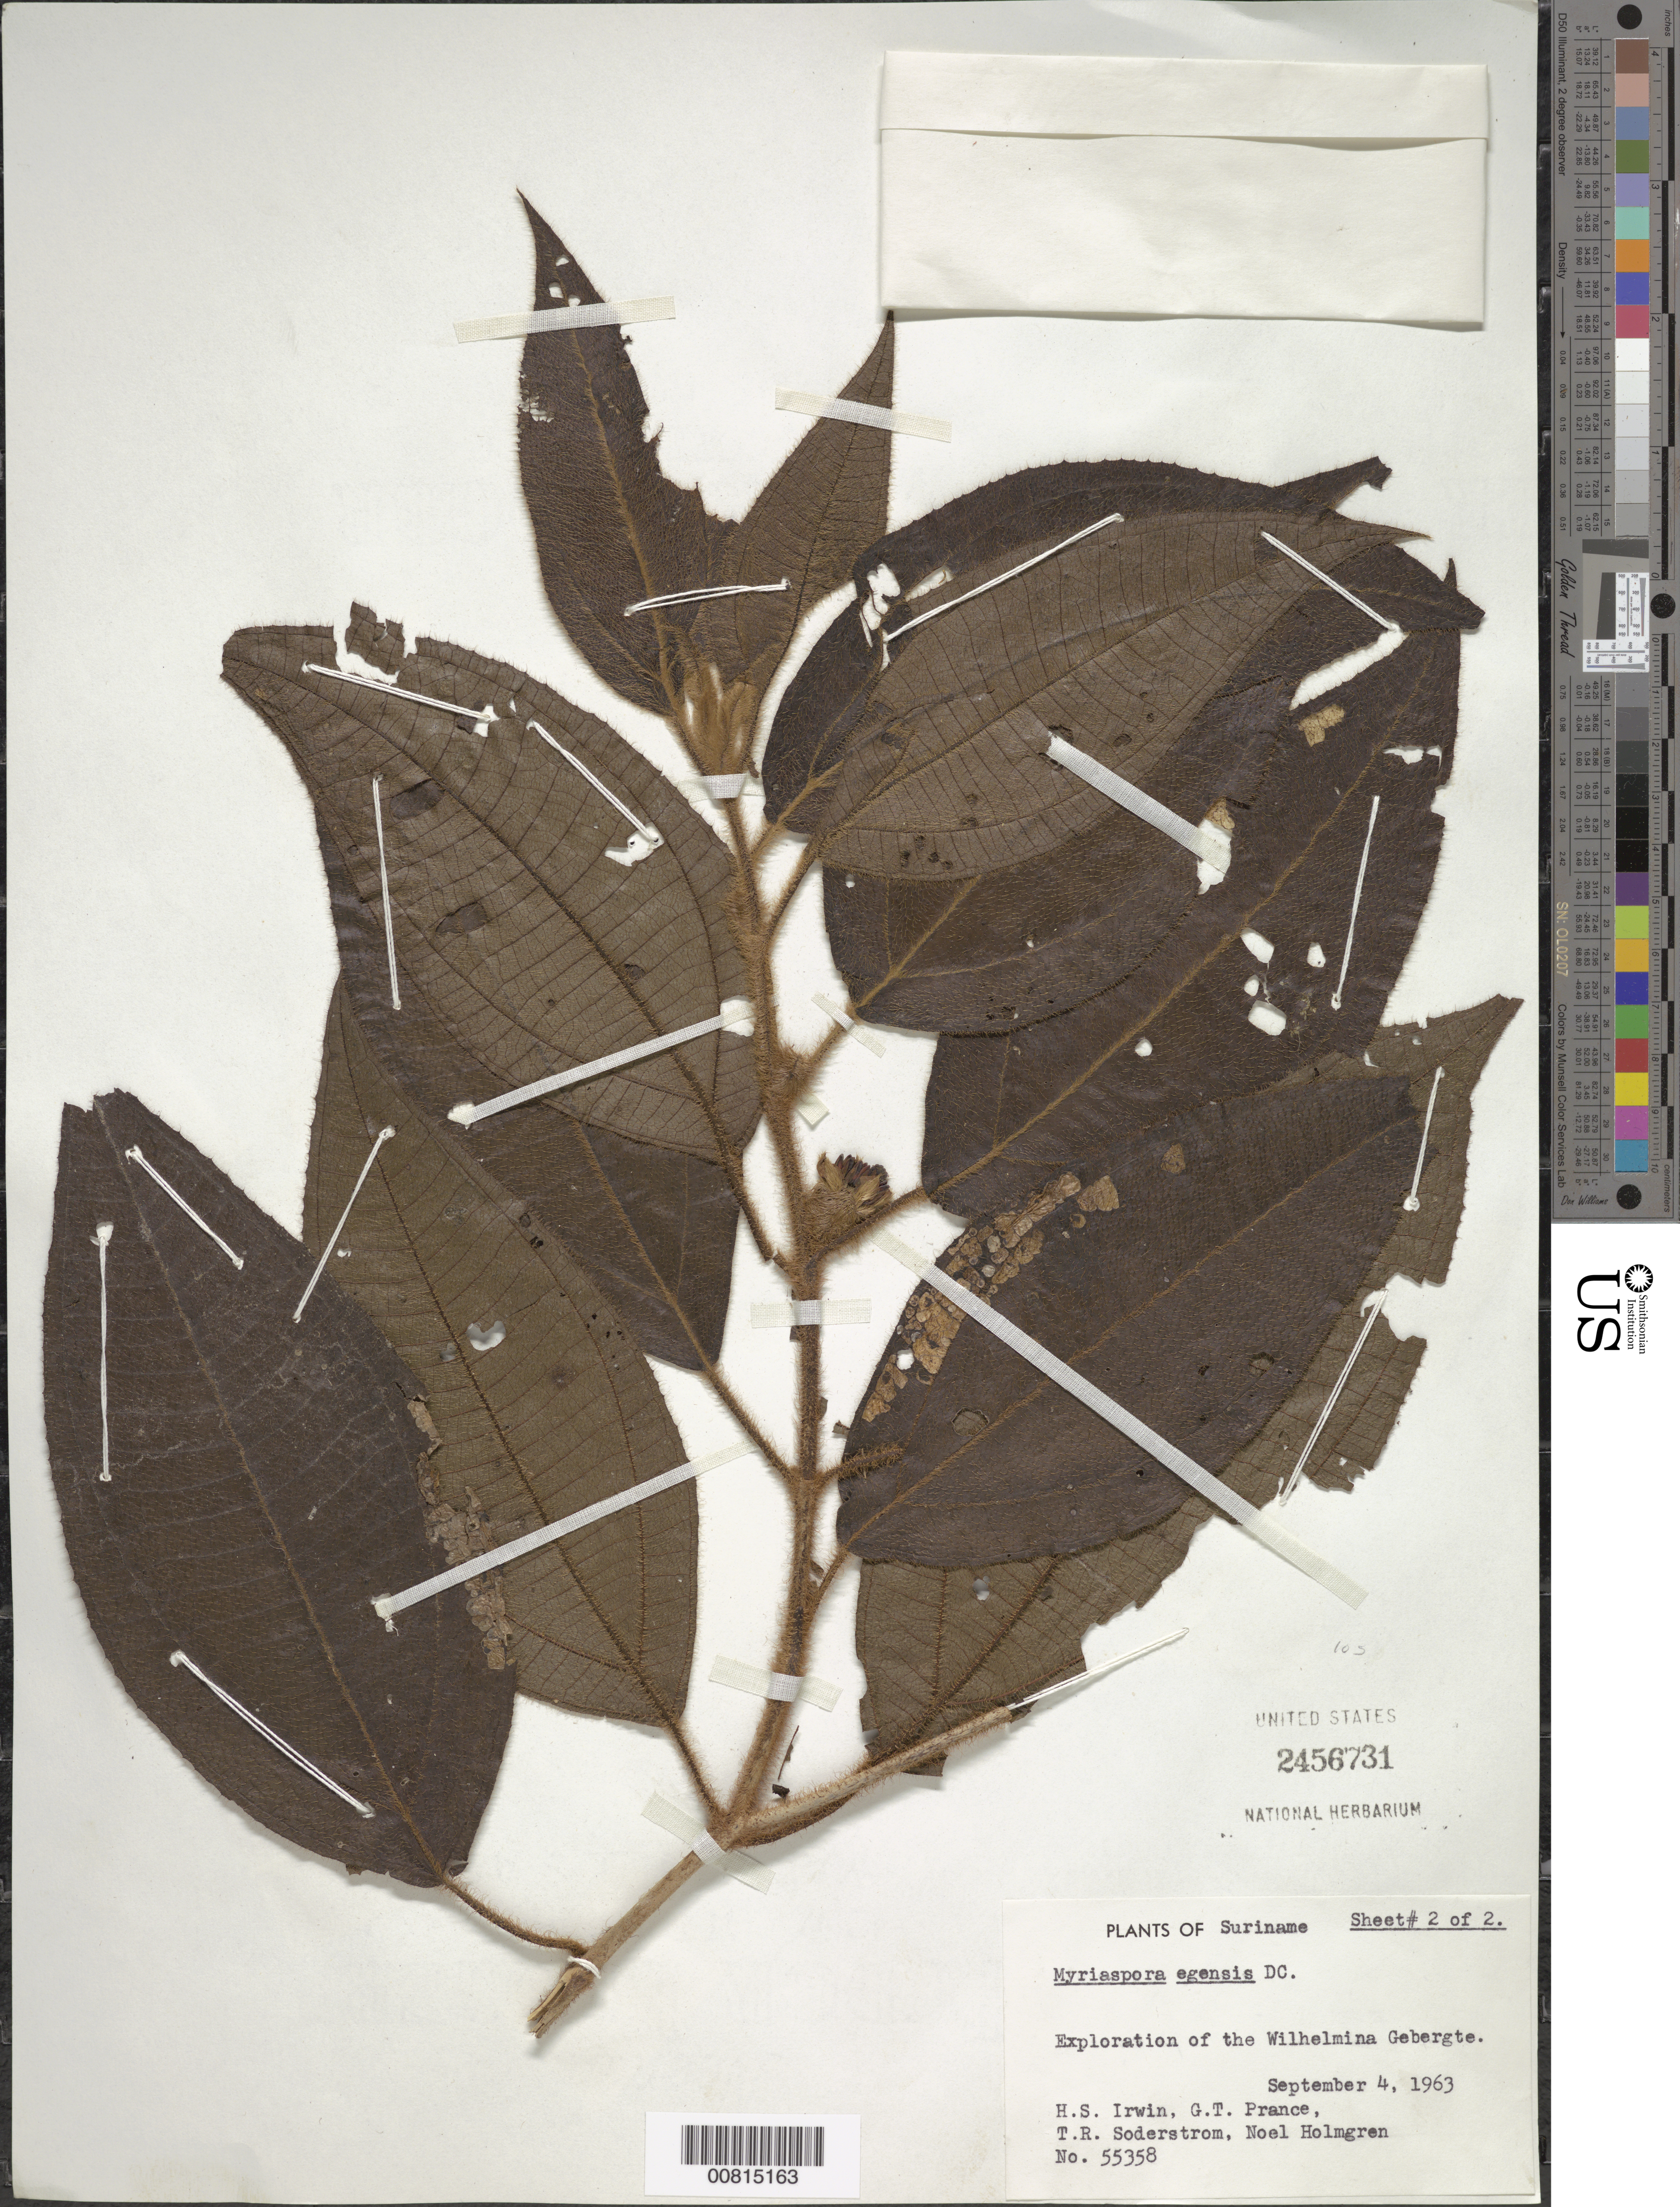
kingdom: Plantae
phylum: Tracheophyta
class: Magnoliopsida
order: Myrtales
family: Melastomataceae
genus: Bellucia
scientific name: Bellucia egensis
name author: (DC.) Penneys et al.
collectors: H. Irwin, G. T. Prance, T. R. Soderstrom & N. H. Holmgren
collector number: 55358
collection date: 1963-09-04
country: Suriname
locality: The Wilhelmina Gebergte.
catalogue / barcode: US 2456731